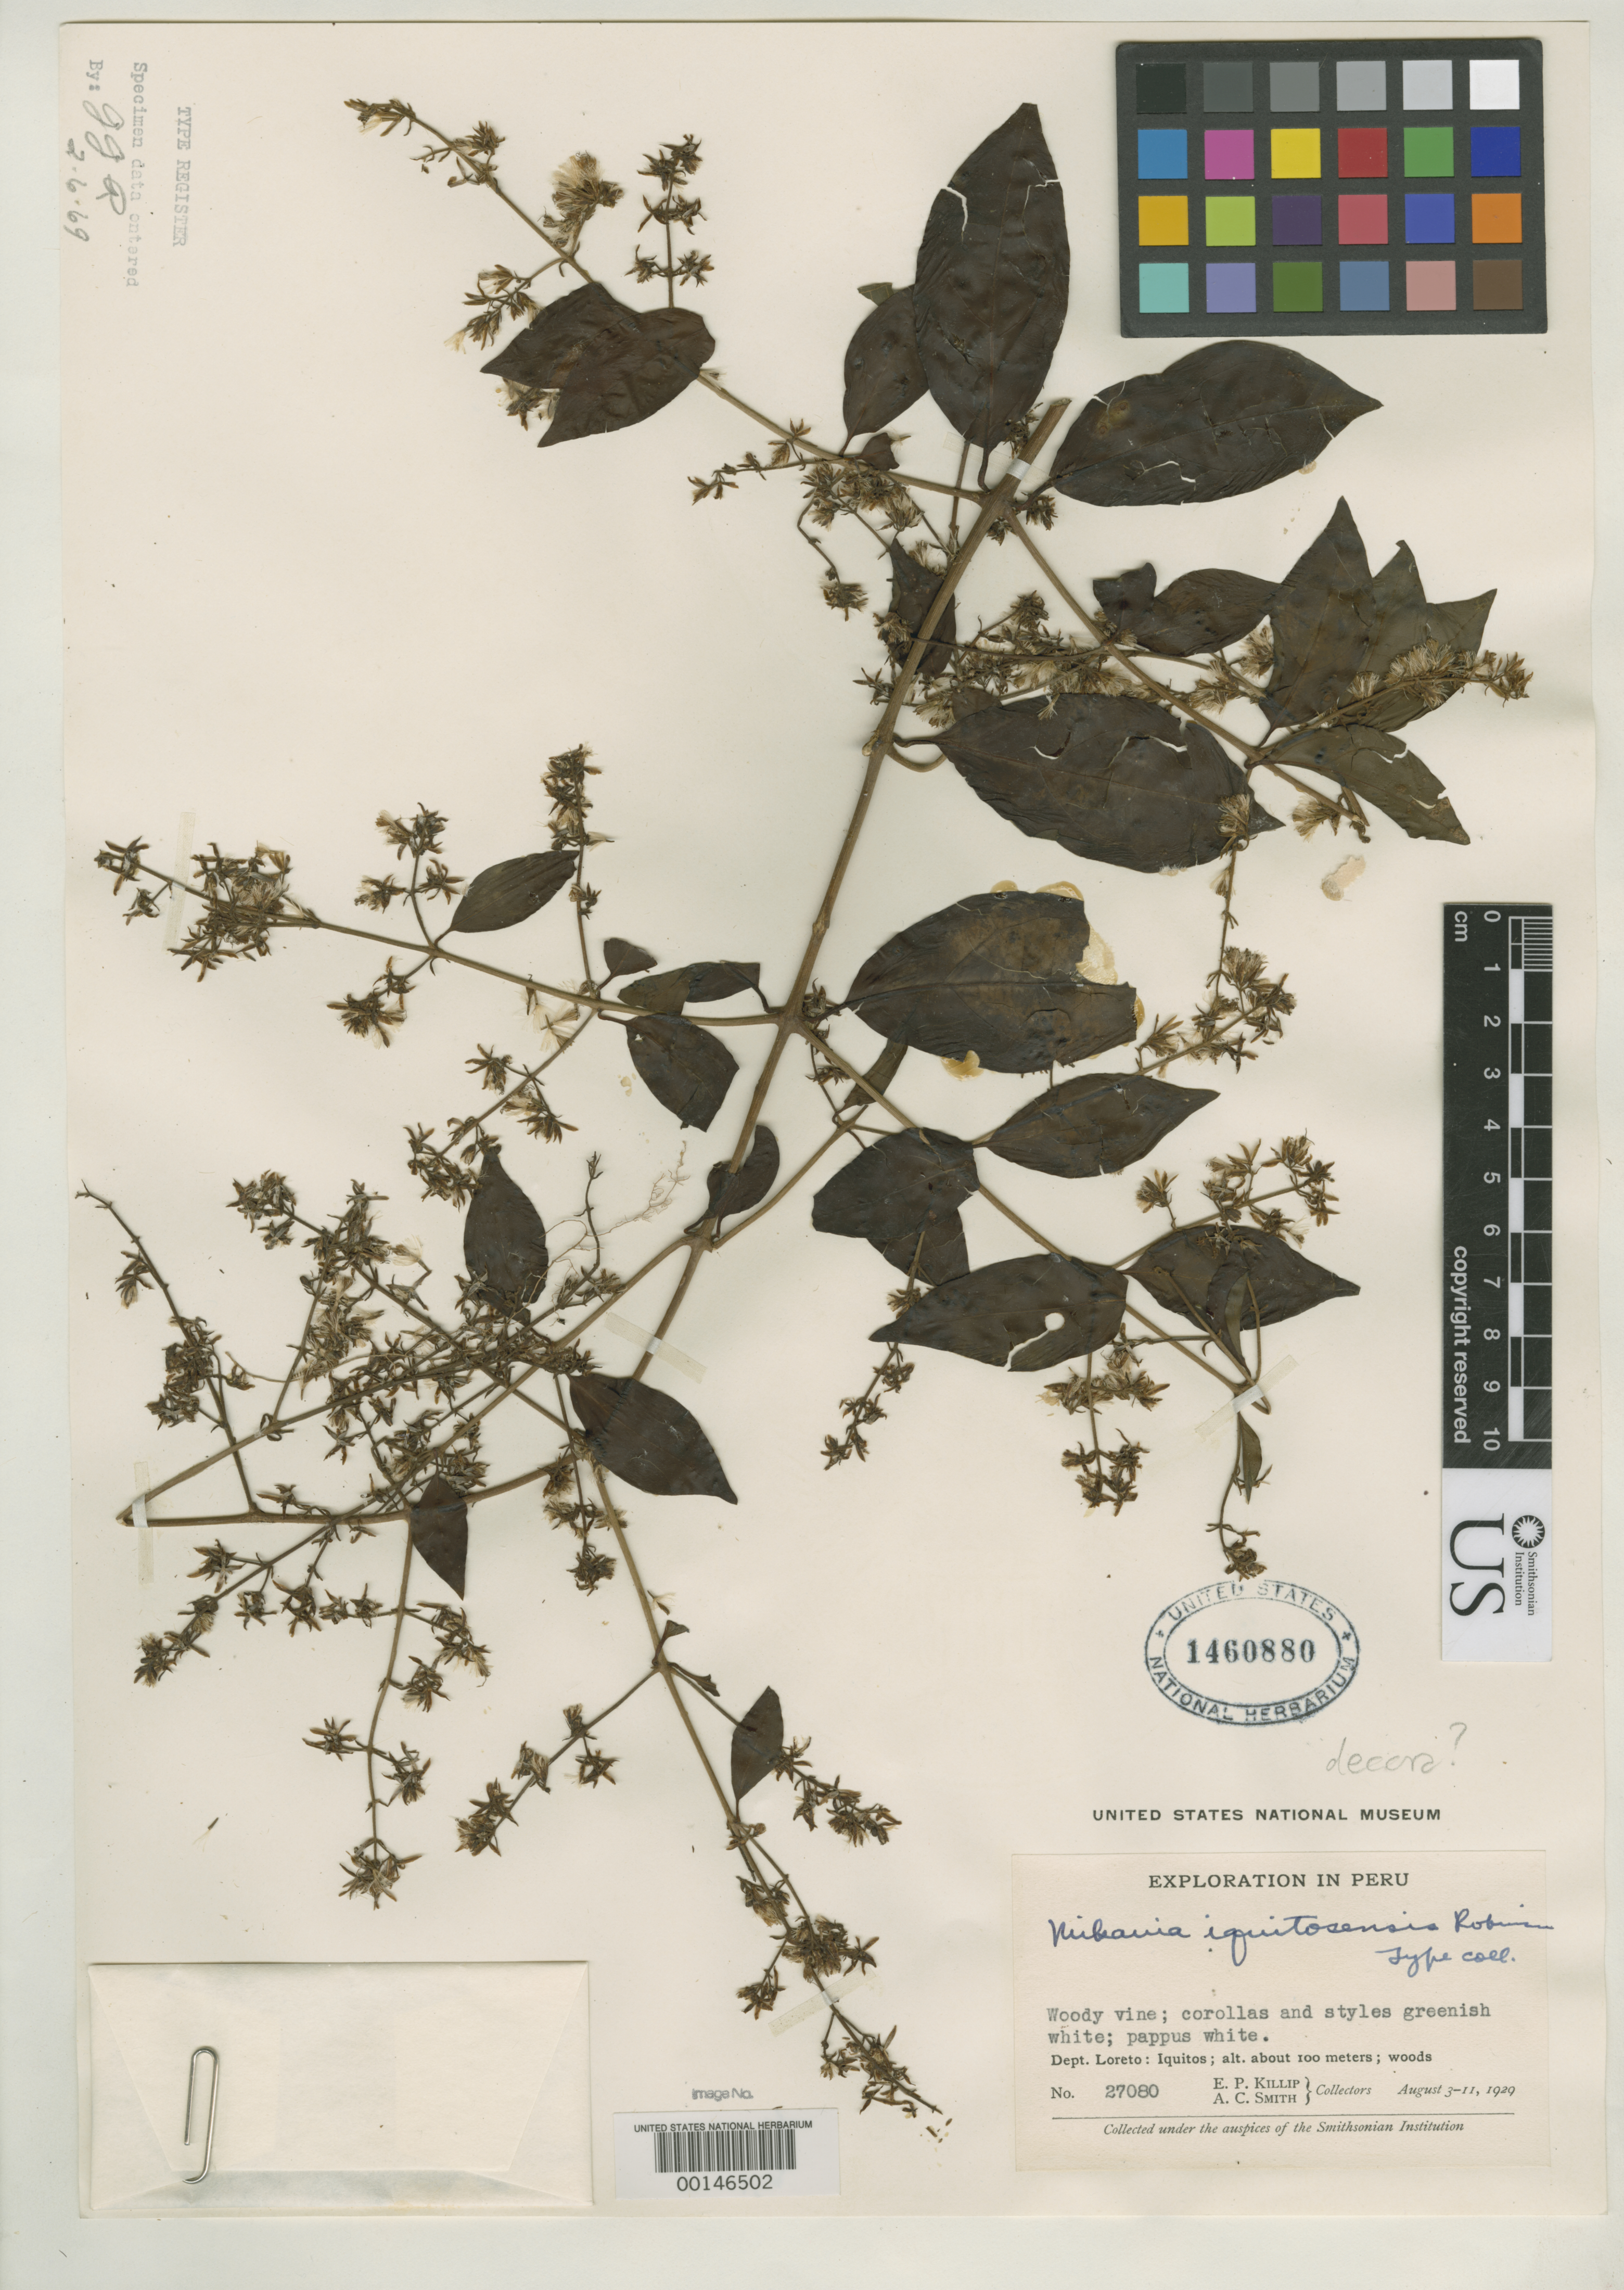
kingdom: Plantae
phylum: Tracheophyta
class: Magnoliopsida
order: Asterales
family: Asteraceae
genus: Mikania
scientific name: Mikania iquitosensis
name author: B.L. Rob.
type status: Isotype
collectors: E. P. Killip & A. C. Smith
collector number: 27080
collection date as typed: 03 Aug 1929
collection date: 1929-08-03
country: Peru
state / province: Loreto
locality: Iquitos.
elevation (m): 100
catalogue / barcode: US 1460880